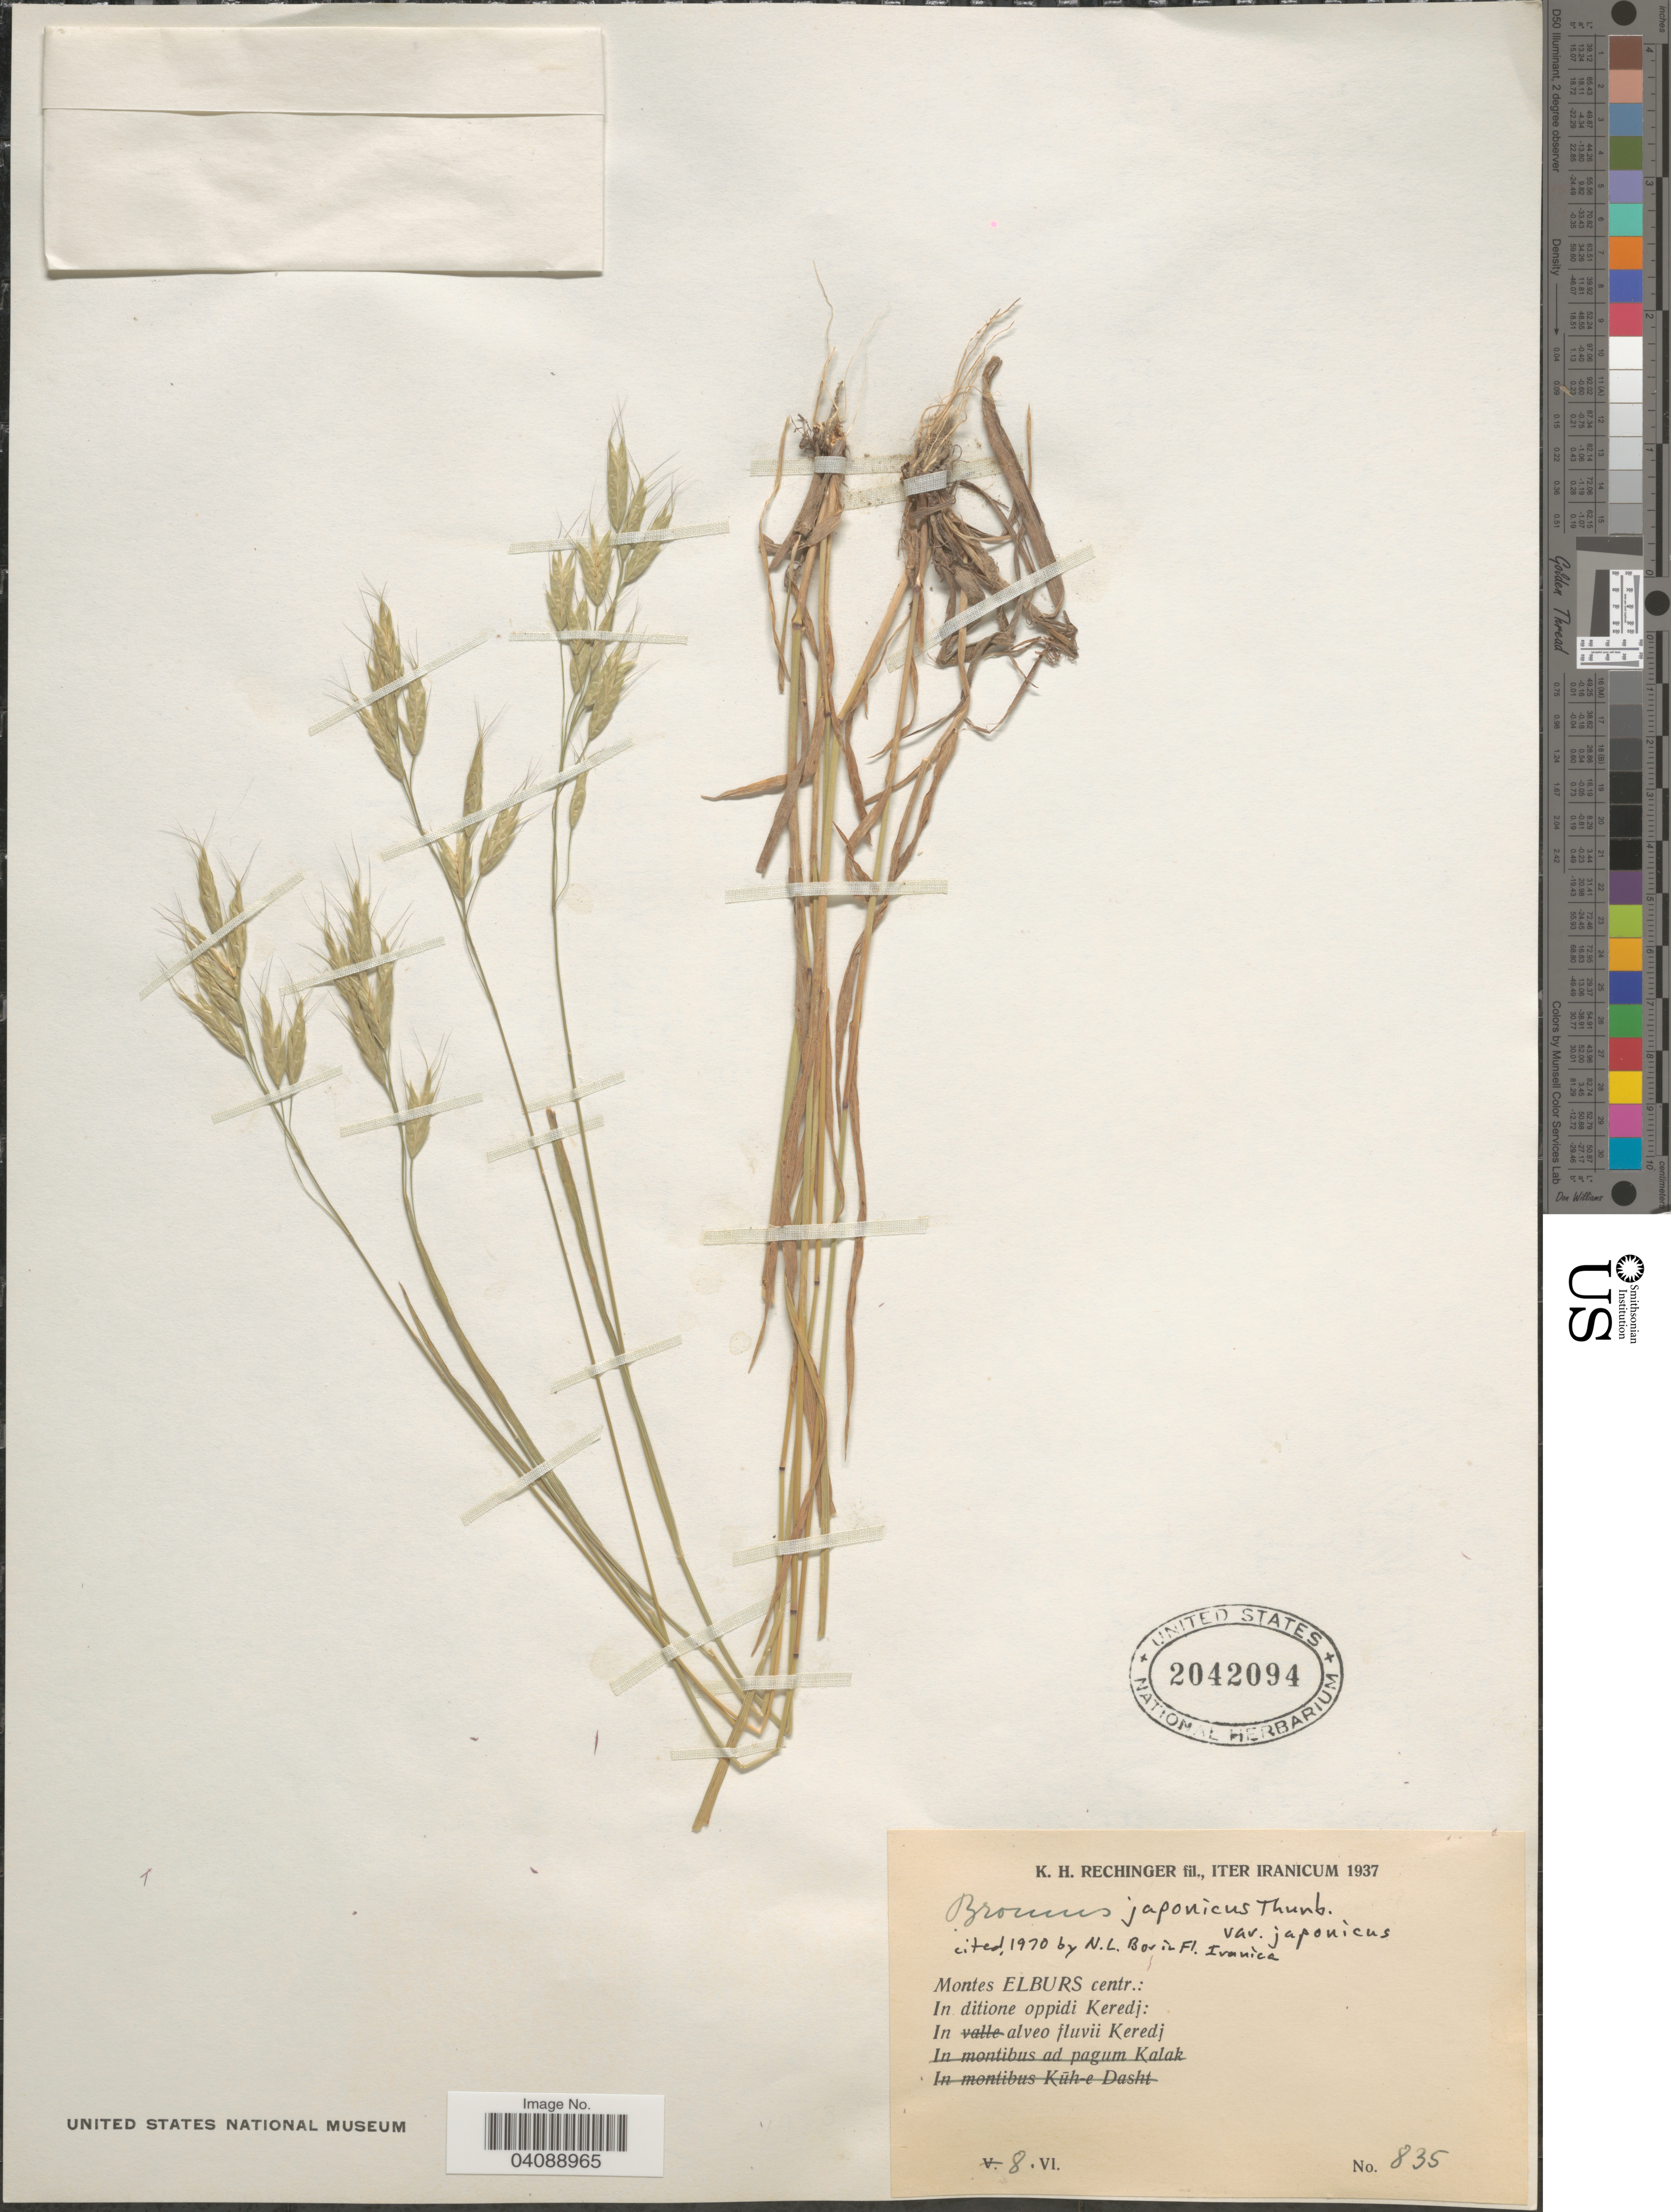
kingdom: Plantae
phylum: Tracheophyta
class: Liliopsida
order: Poales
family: Poaceae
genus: Bromus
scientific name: Bromus japonicus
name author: Houtt.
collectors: K. H. Rechinger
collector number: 835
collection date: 1937-06-08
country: Iran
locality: Iter Iranicum 1937. Montes Elburs centr.: In ditione oppidi Keredj: In alveo fluvii Keredj.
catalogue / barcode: US 2042094